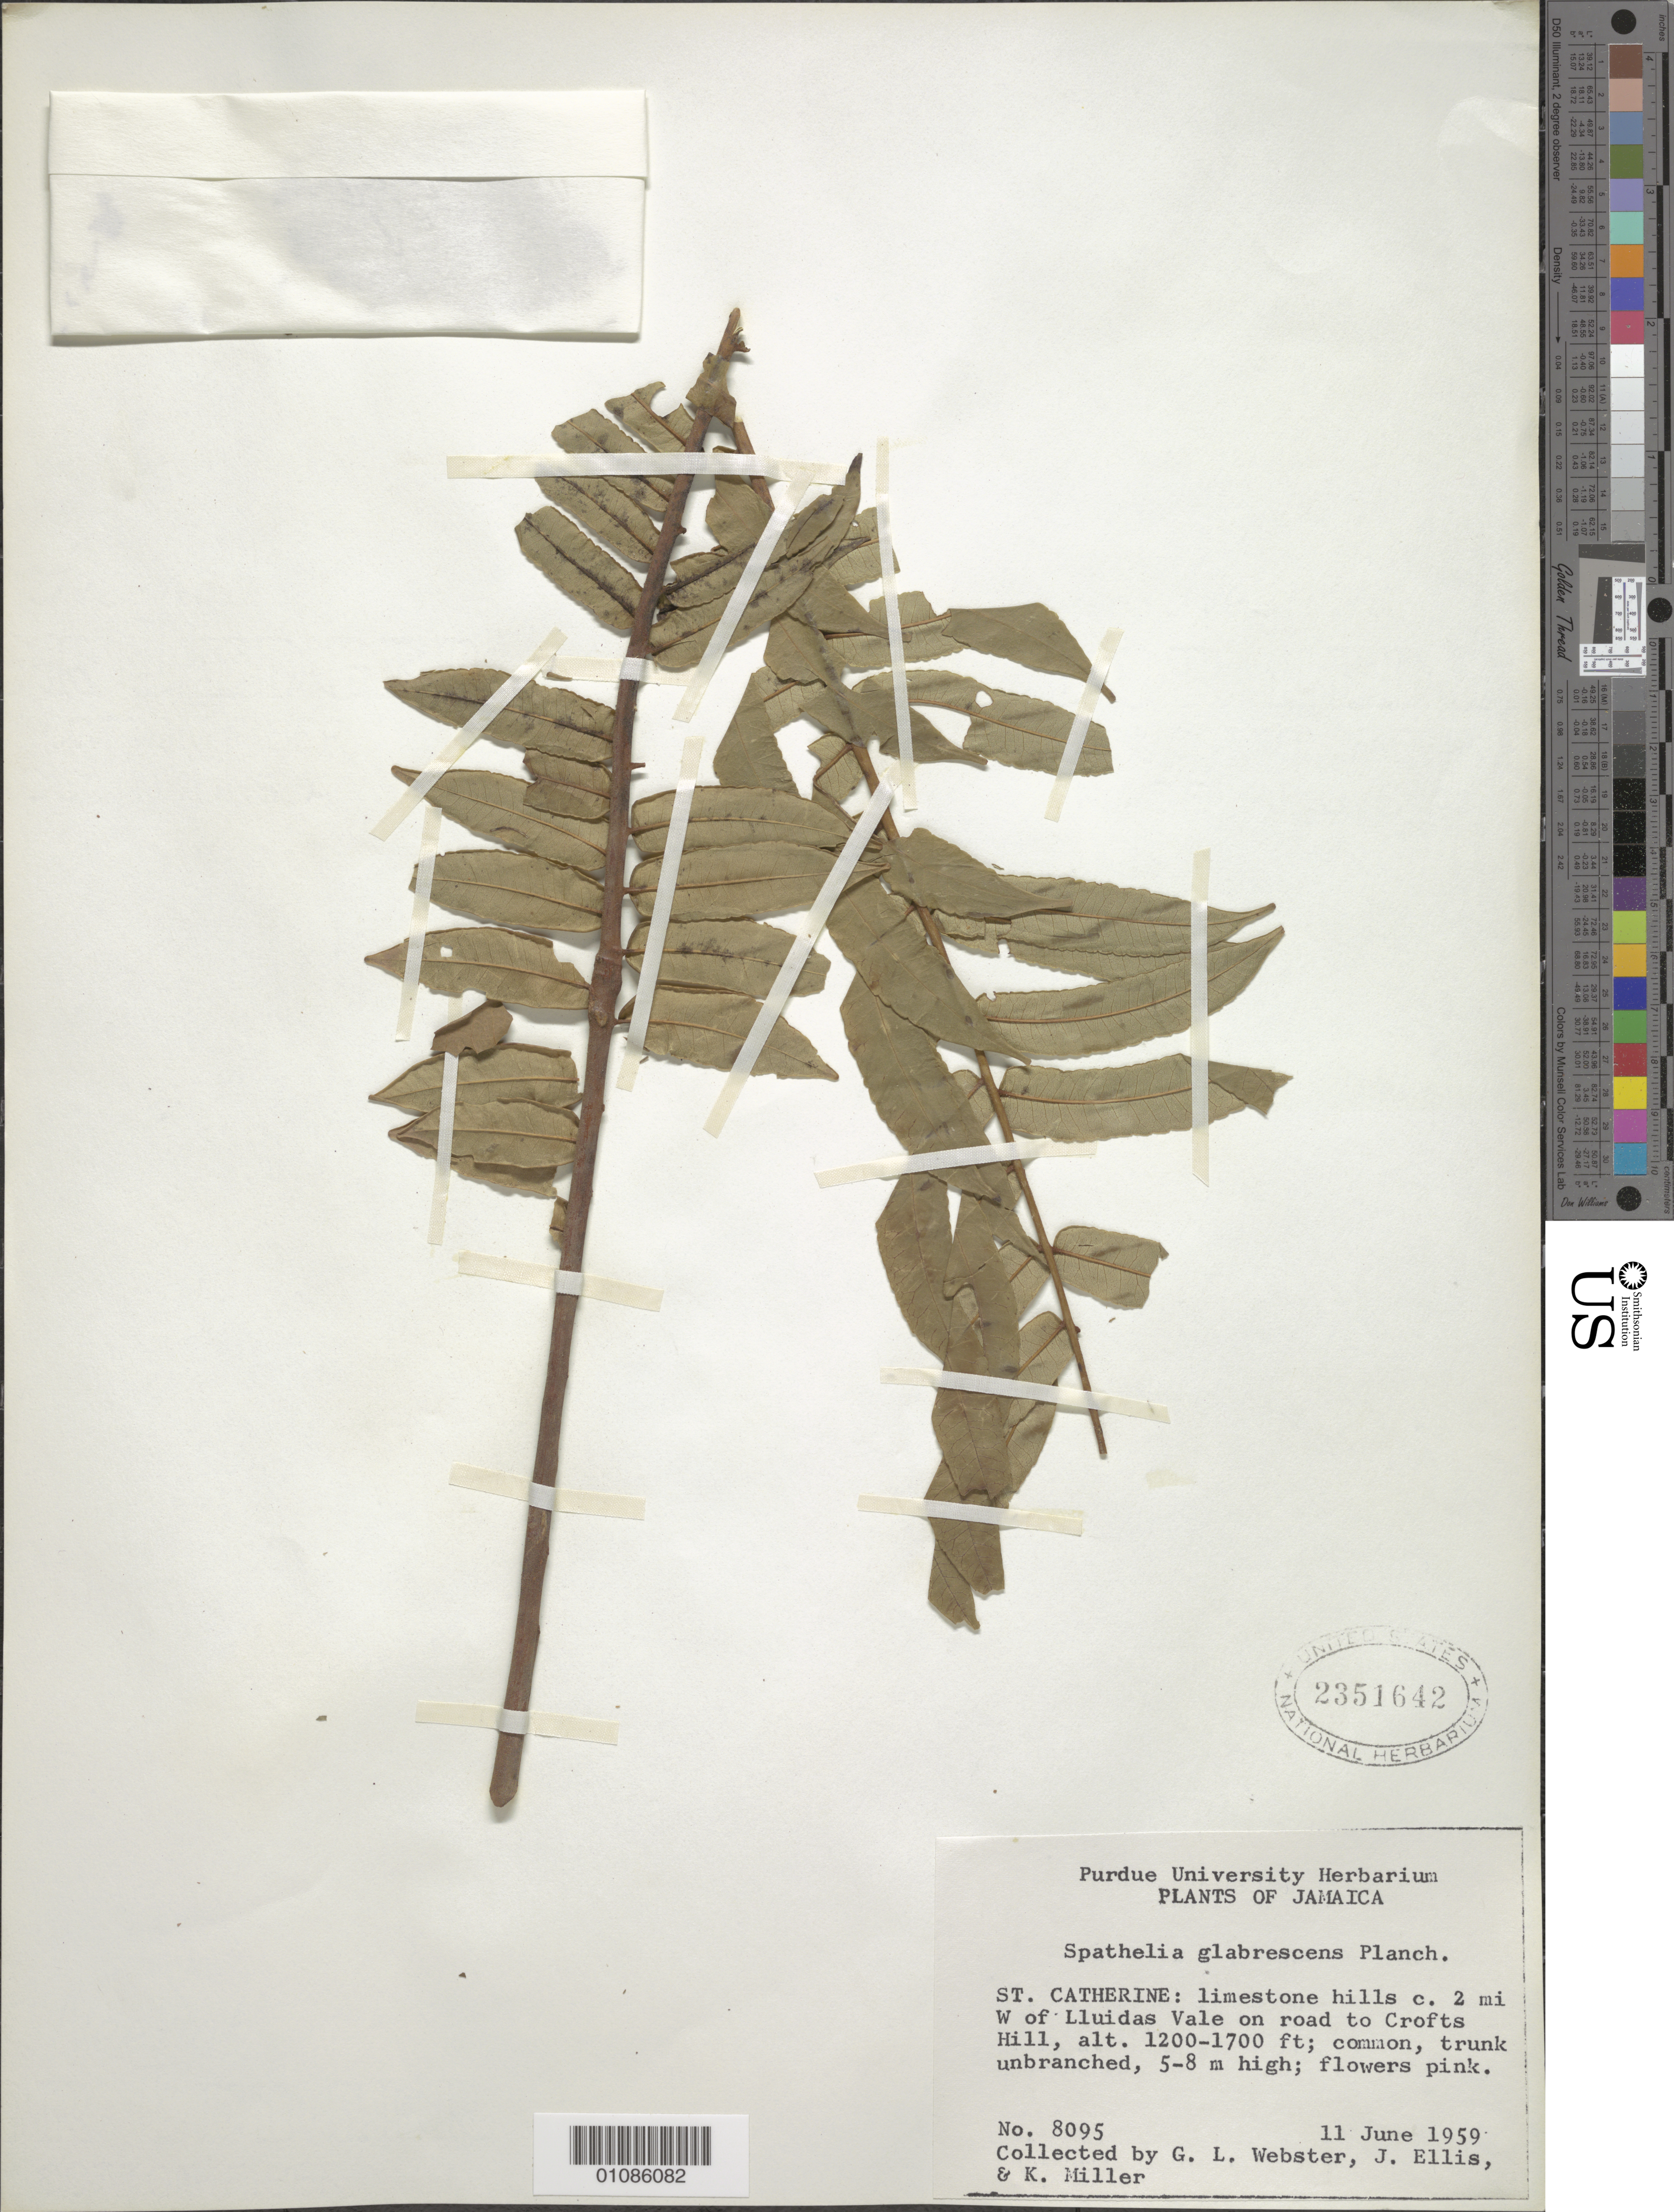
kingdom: Plantae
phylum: Tracheophyta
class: Magnoliopsida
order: Sapindales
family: Rutaceae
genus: Spathelia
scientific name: Spathelia glabrescens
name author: Planch.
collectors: G. L. Webster, J. Ellis & K. Miller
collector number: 8095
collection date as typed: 11 Jun 1959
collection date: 1959-06-11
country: Jamaica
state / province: Saint Catherine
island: Jamaica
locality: Limestone hills, 2mi W of Lluidas Vale on road to crofts hill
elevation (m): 366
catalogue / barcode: US 2351642